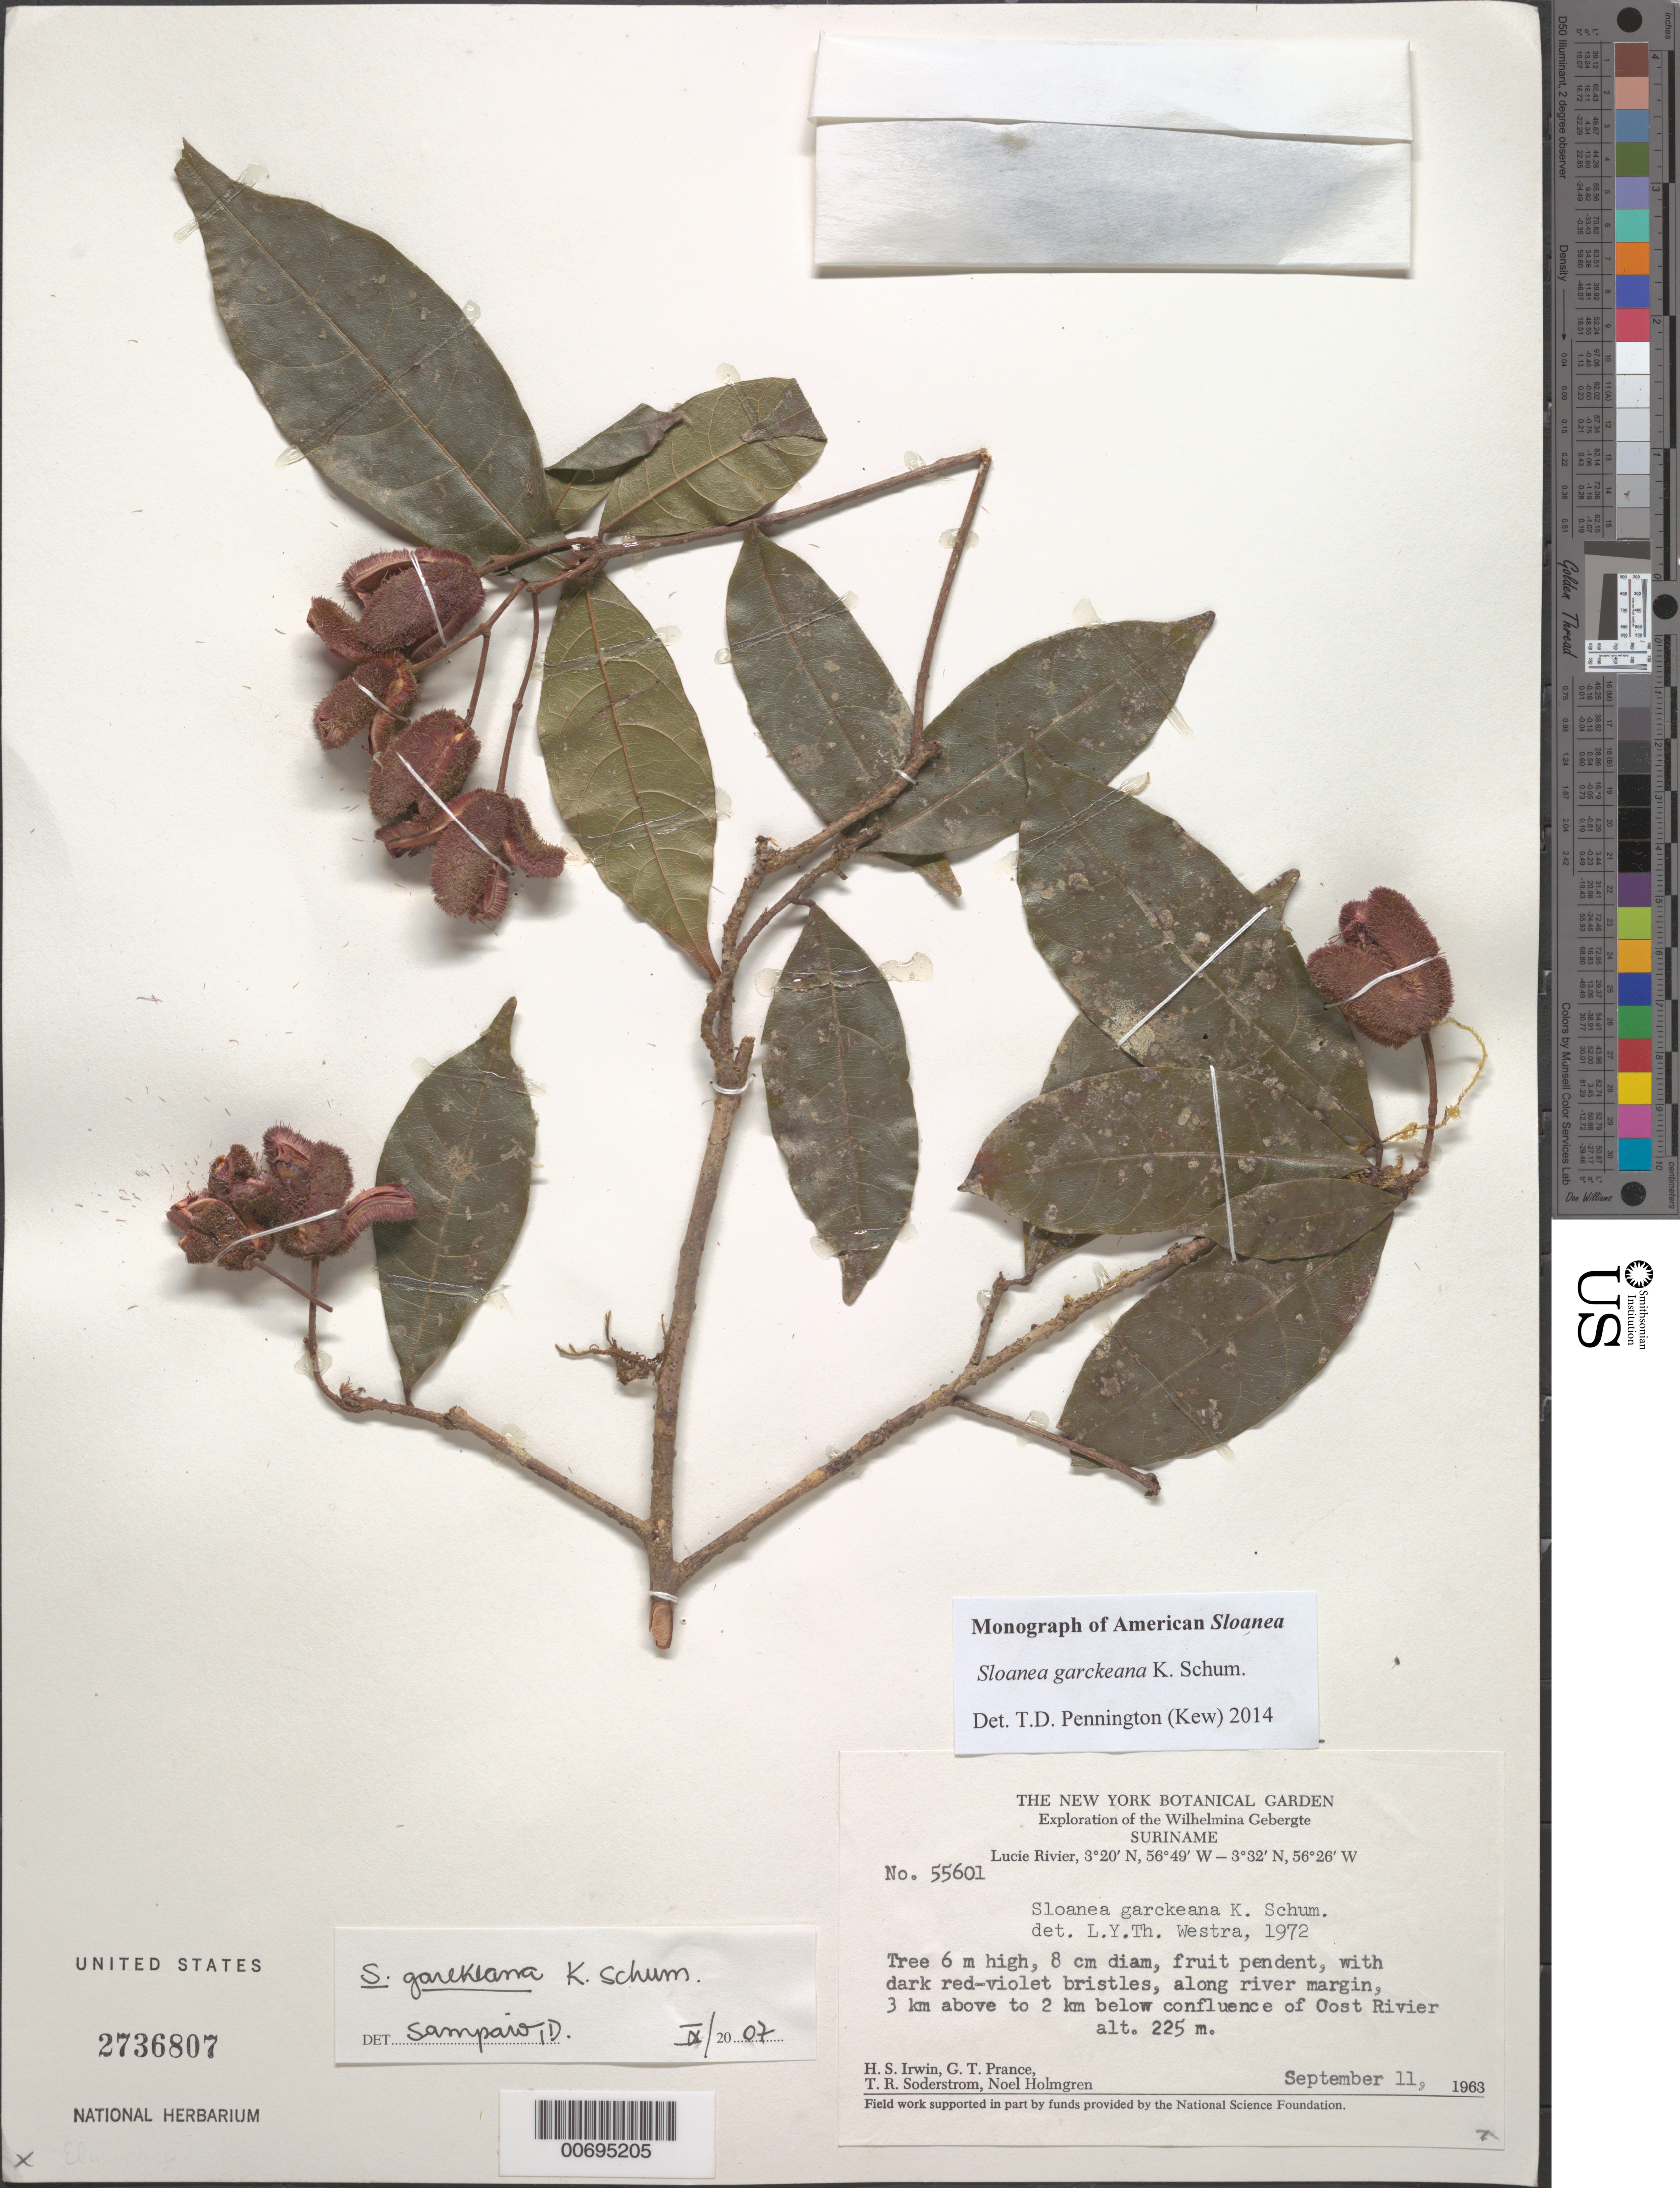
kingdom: Plantae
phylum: Tracheophyta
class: Magnoliopsida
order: Oxalidales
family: Elaeocarpaceae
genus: Sloanea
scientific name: Sloanea garckeana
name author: K. Schum.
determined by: Westra, L. Y. T., (U), Nationaal Herbarium Nederland, Utrecht University branch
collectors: H. Irwin, G. T. Prance, T. R. Soderstrom & N. H. Holmgren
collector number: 55601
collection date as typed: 11-Sep-63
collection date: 1963-09-11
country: Suriname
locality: Lucie R., 3 km above to 2 km below confl. with Oost R., Wilhelmina Gebergte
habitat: Along river margin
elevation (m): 225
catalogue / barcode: US 2736807